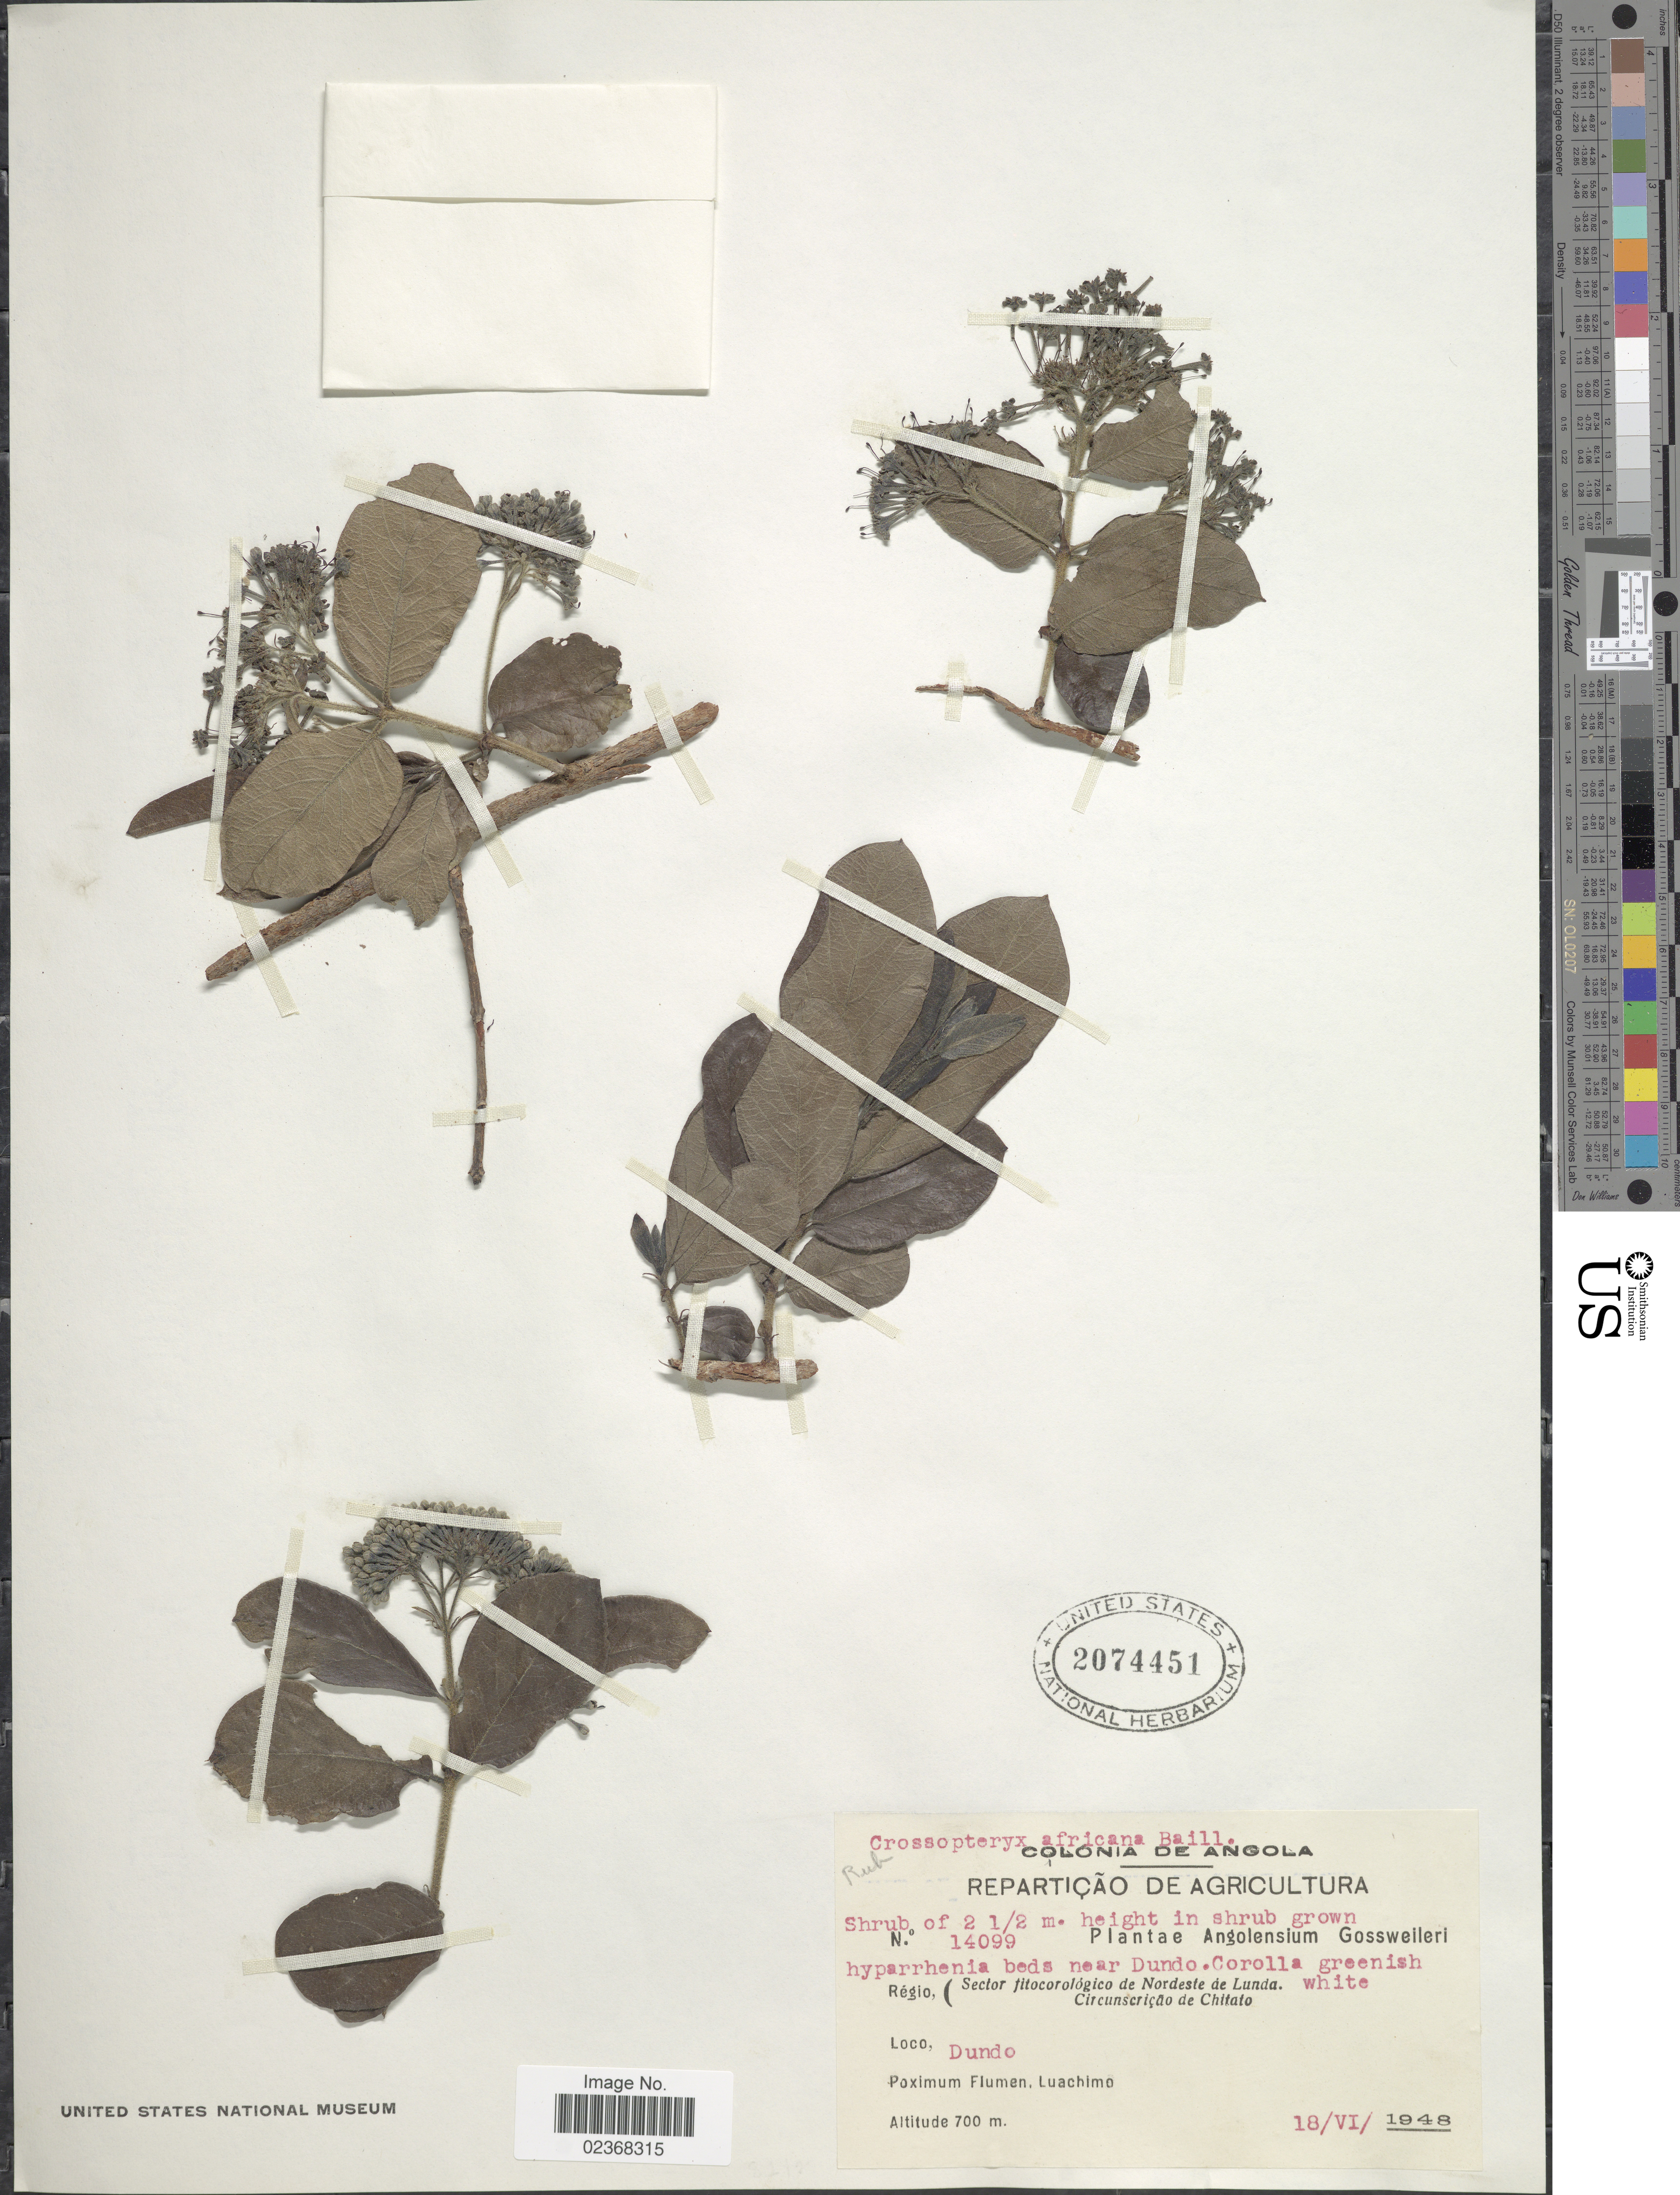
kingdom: Plantae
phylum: Tracheophyta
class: Magnoliopsida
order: Gentianales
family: Rubiaceae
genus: Crossopteryx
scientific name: Crossopteryx africana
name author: Baill.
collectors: -. Gossweiler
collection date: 1948-06-18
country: Angola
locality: Colonia de Angola, Regio (Sector'de Nordeste de Lunda, Circunscricao de Chitato) Dundo, Poximum Flumen, Luachimo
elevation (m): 700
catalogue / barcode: US 2074451